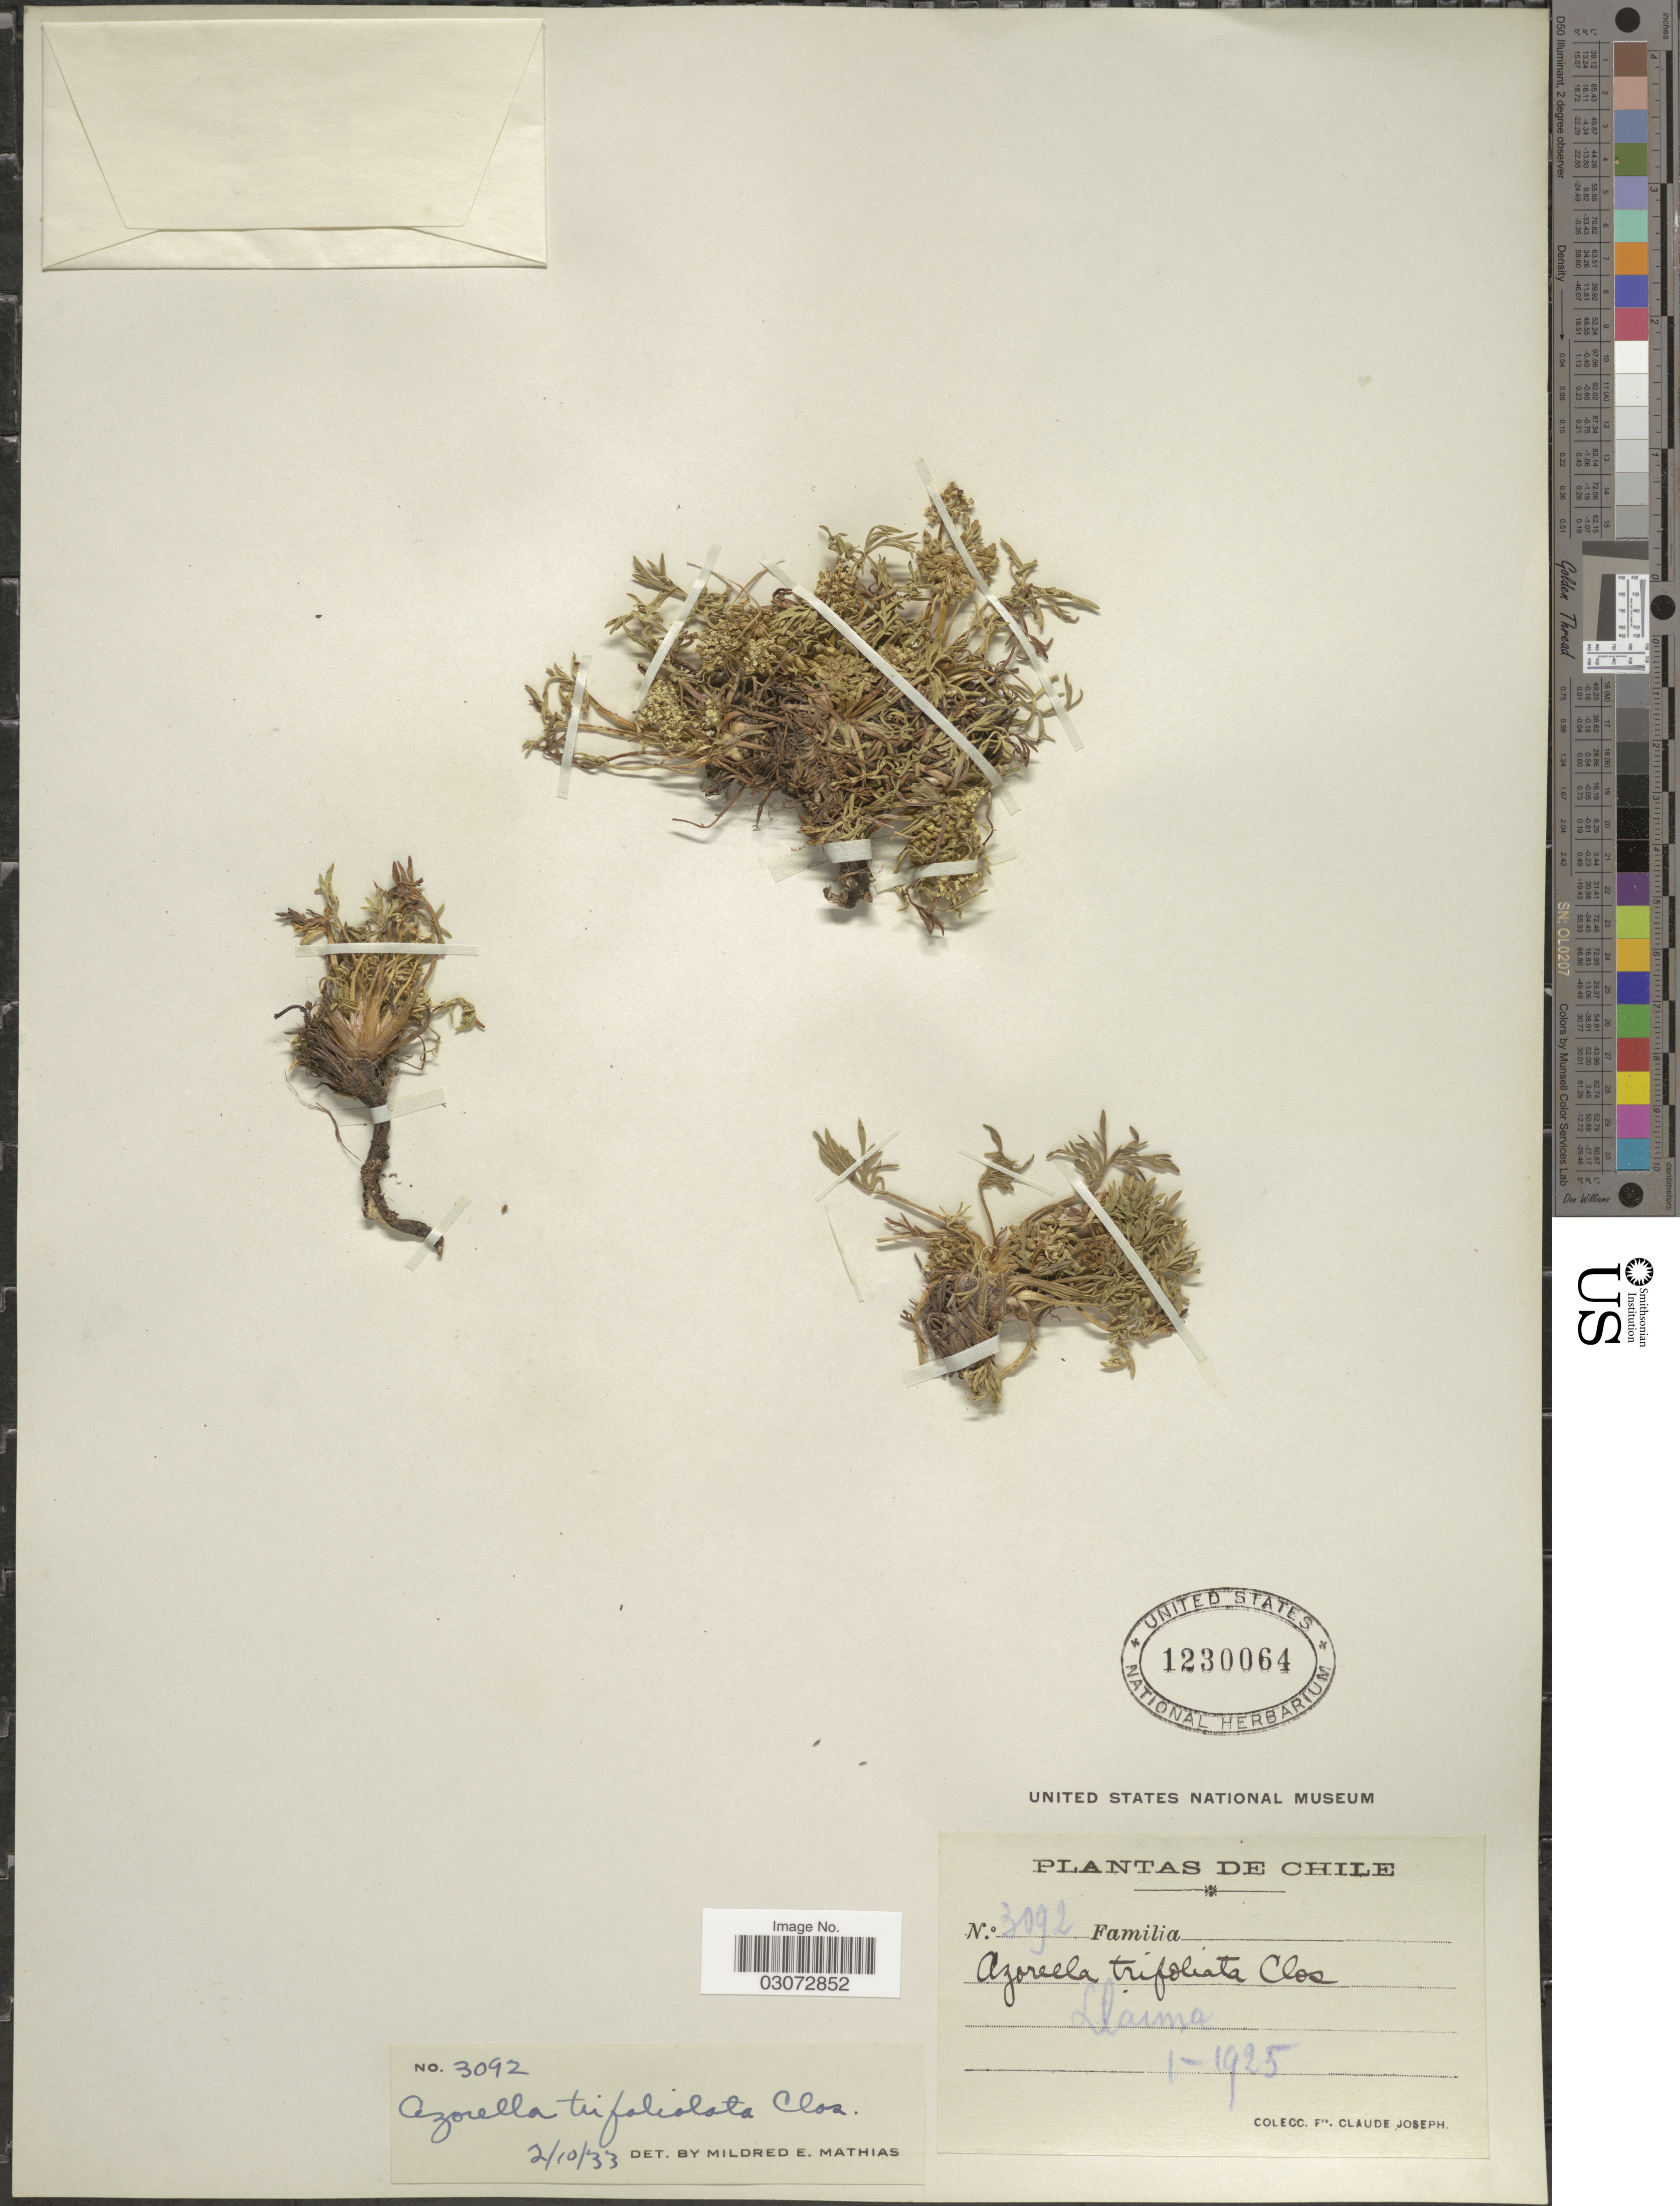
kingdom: Plantae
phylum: Tracheophyta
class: Magnoliopsida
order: Apiales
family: Apiaceae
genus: Azorella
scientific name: Azorella trifoliata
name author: Walp.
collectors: Bro. Claude-Joseph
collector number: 3092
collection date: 1925-01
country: Chile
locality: Llaima.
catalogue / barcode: US 1230064